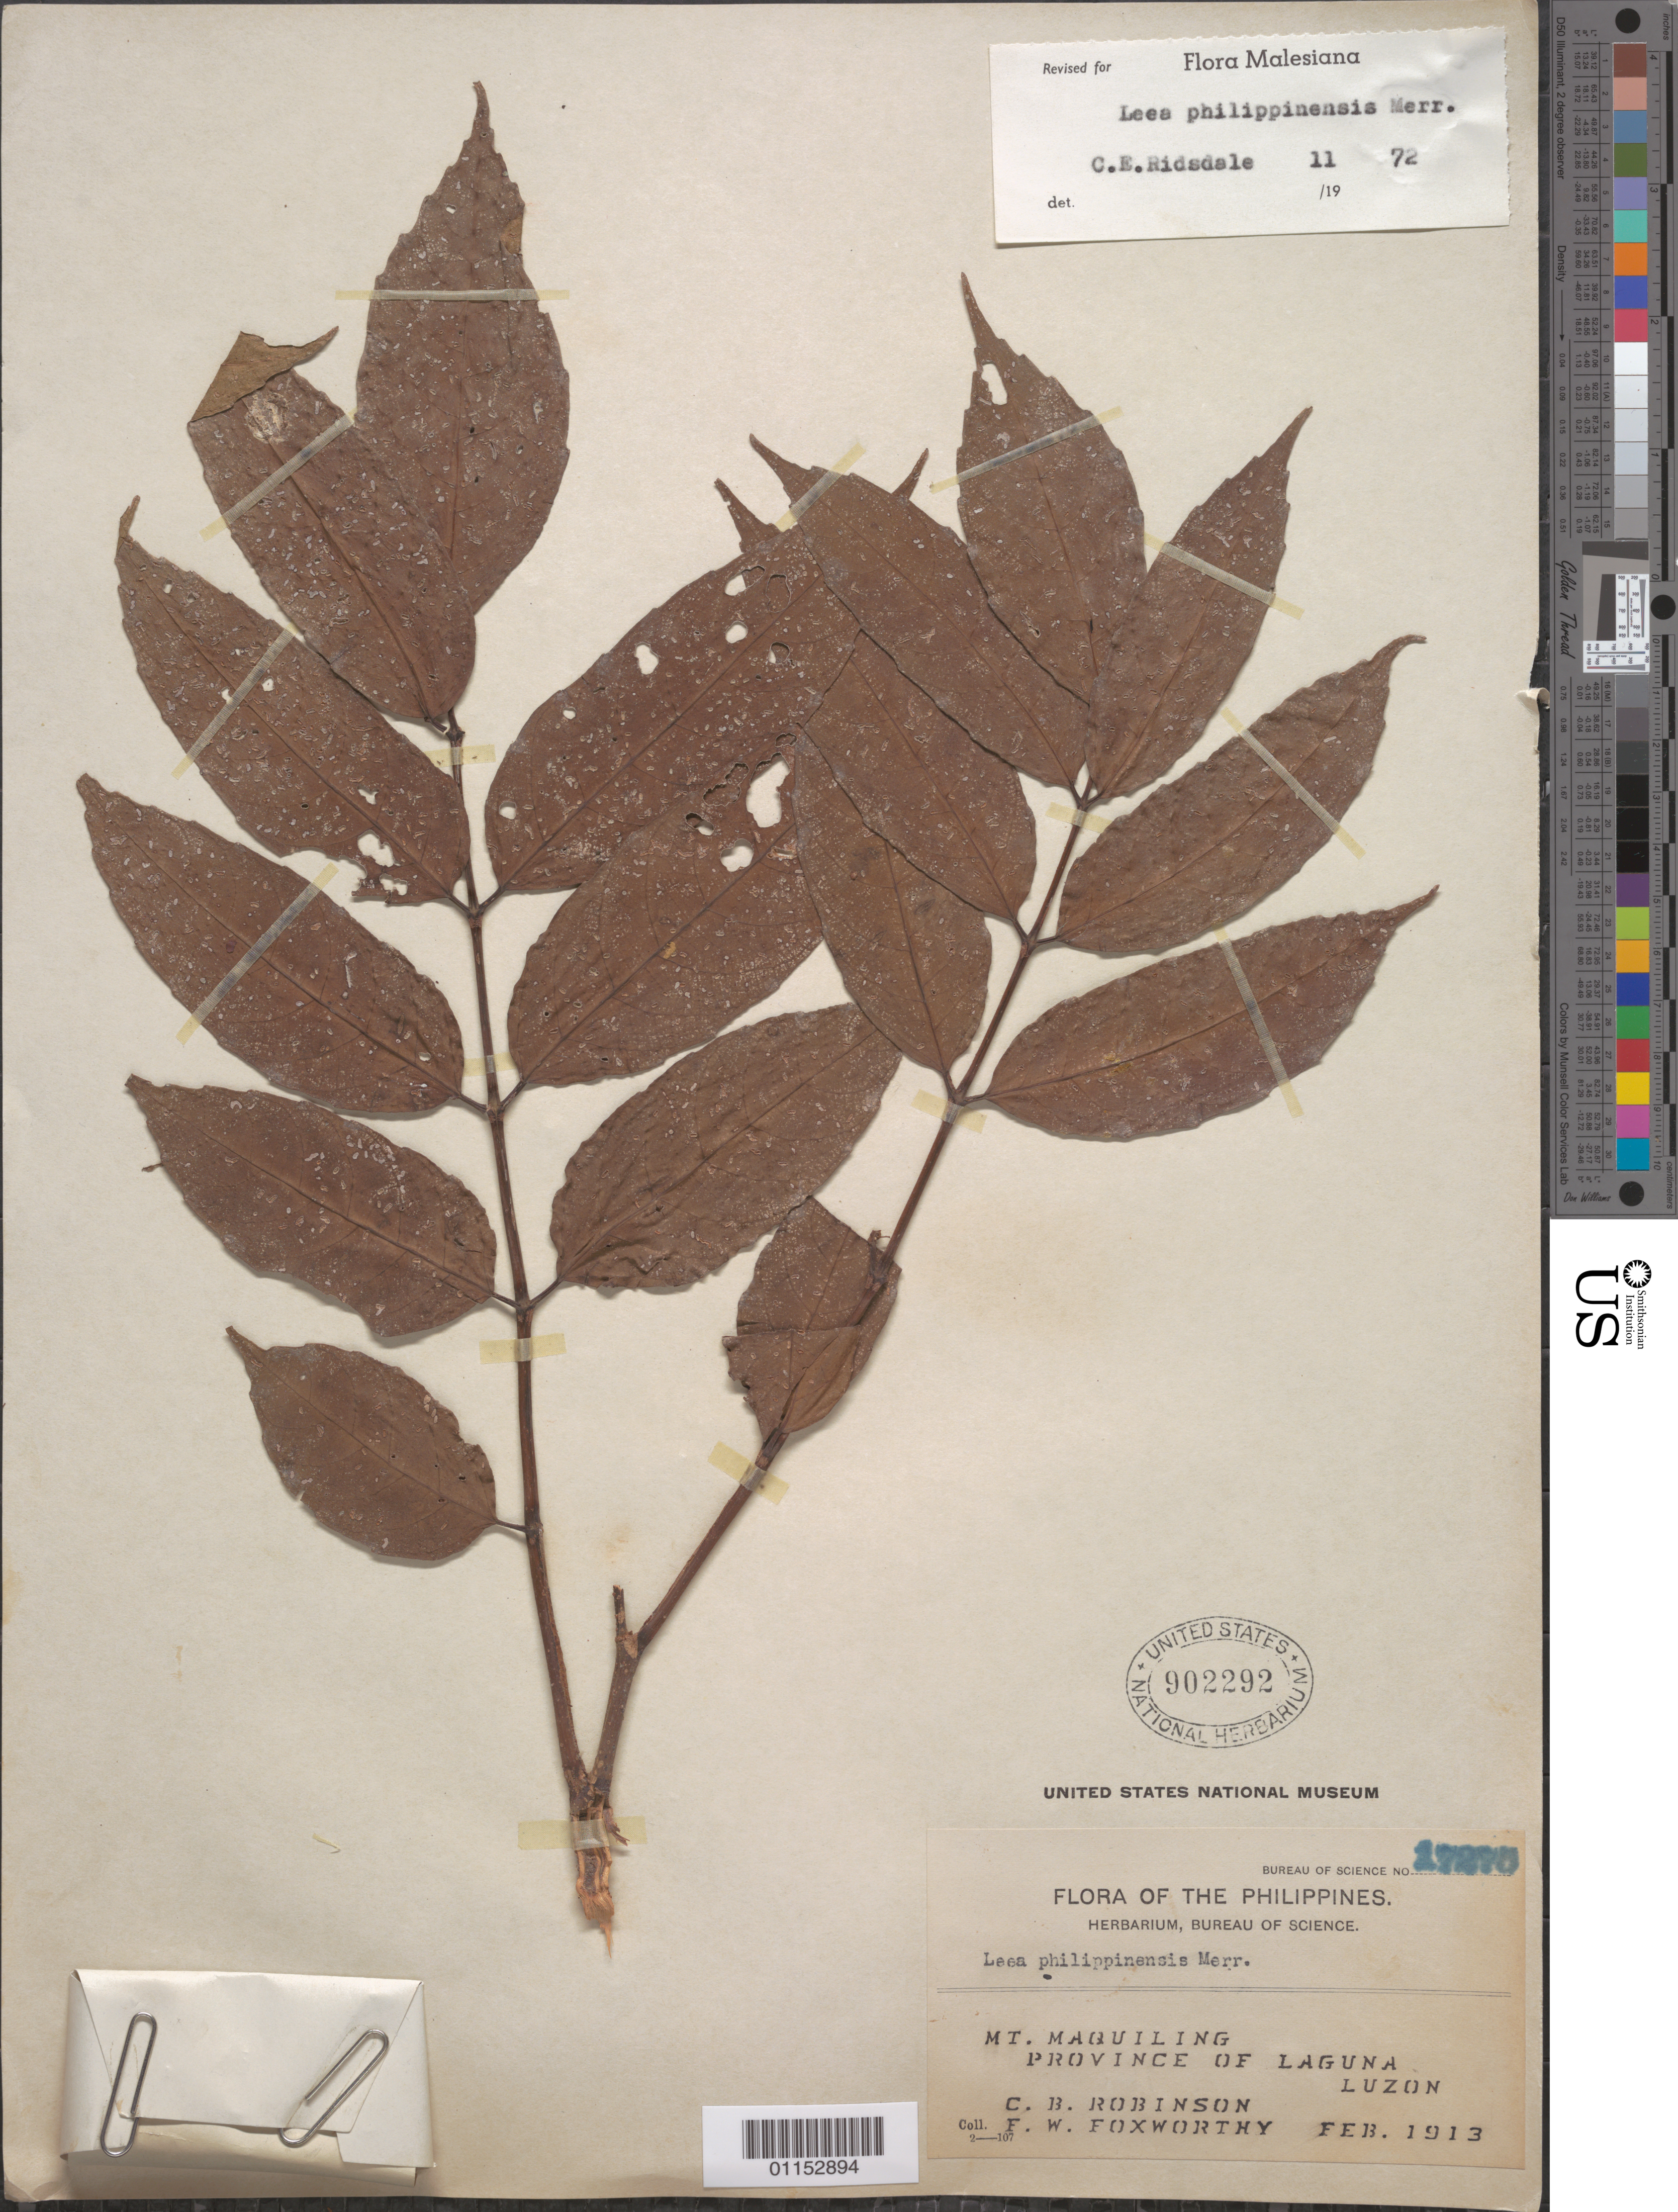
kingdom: Plantae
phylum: Tracheophyta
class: Magnoliopsida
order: Vitales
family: Vitaceae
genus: Leea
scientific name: Leea philippinensis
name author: Merr.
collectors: C. Robinson & F. W. Foxworthy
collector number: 17278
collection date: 1913-02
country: Philippines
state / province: Calabarzon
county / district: Laguna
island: Luzon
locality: Mt Maquiling. Luzon.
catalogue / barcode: US 902292